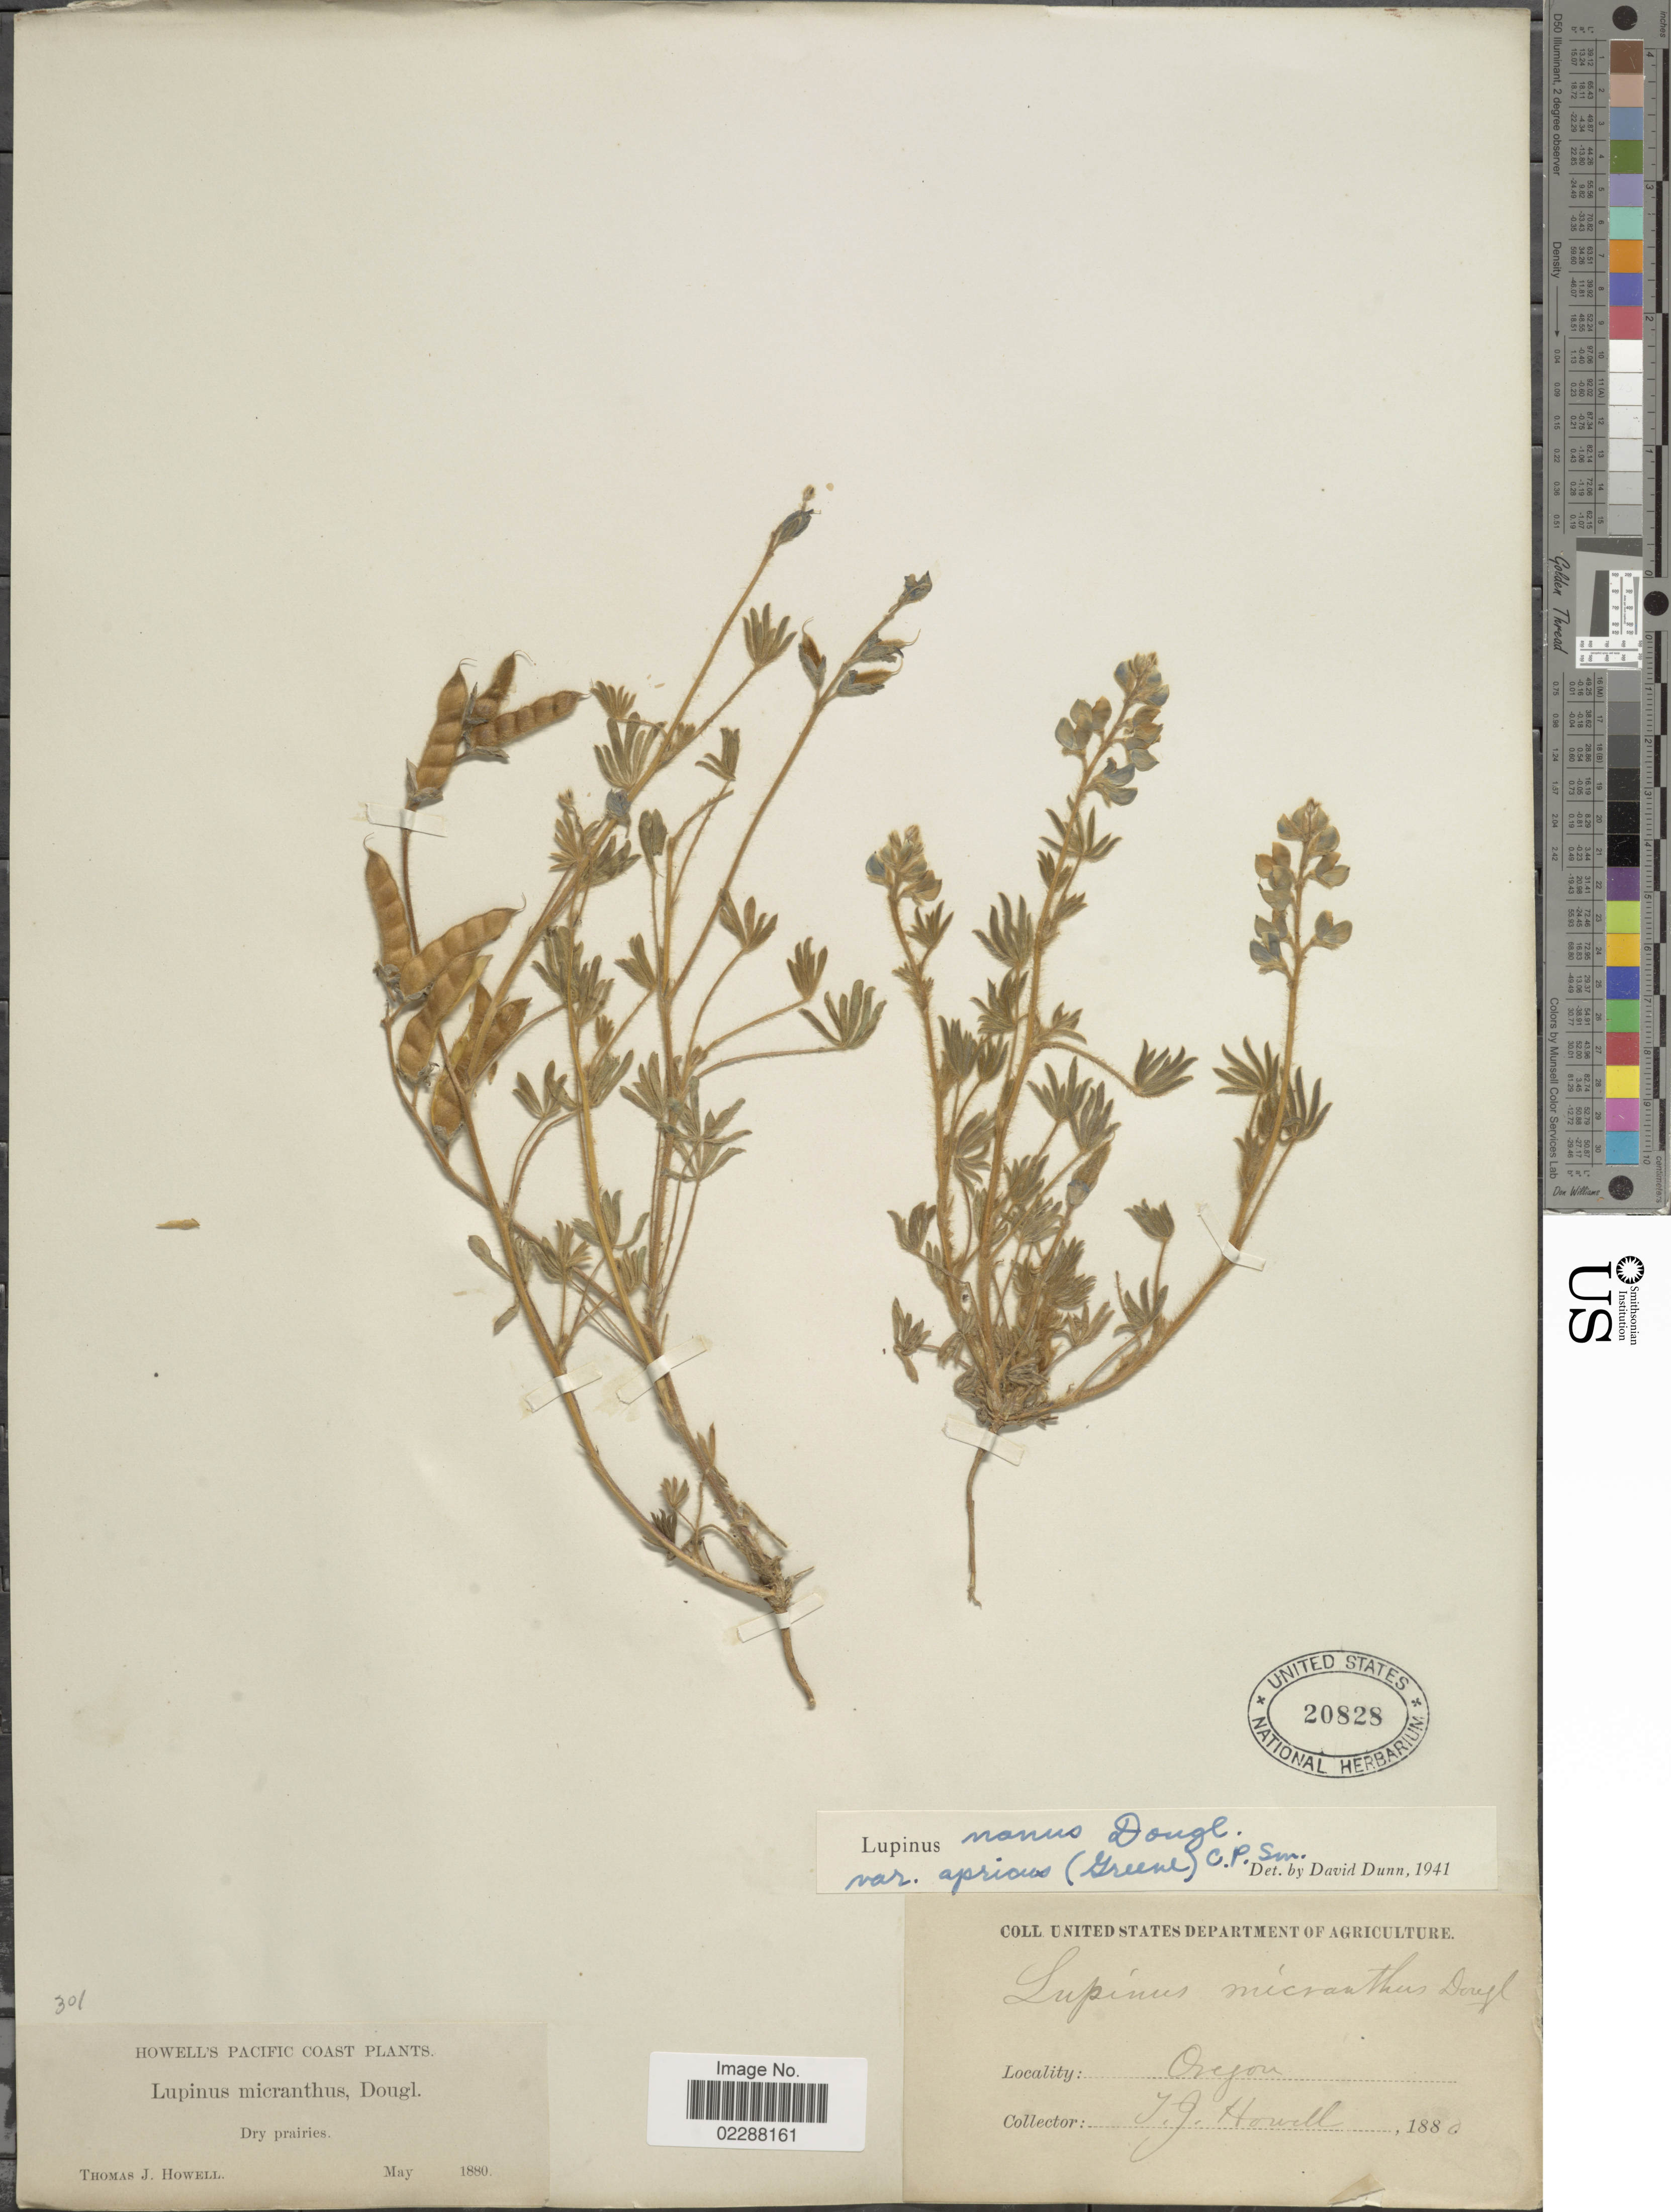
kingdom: Plantae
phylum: Tracheophyta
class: Magnoliopsida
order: Fabales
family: Fabaceae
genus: Lupinus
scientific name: Lupinus vallicola subsp. apricus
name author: (Greene) D.B. Dunn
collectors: T. J. Howell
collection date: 1880-05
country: United States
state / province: Oregon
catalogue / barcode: US 20828